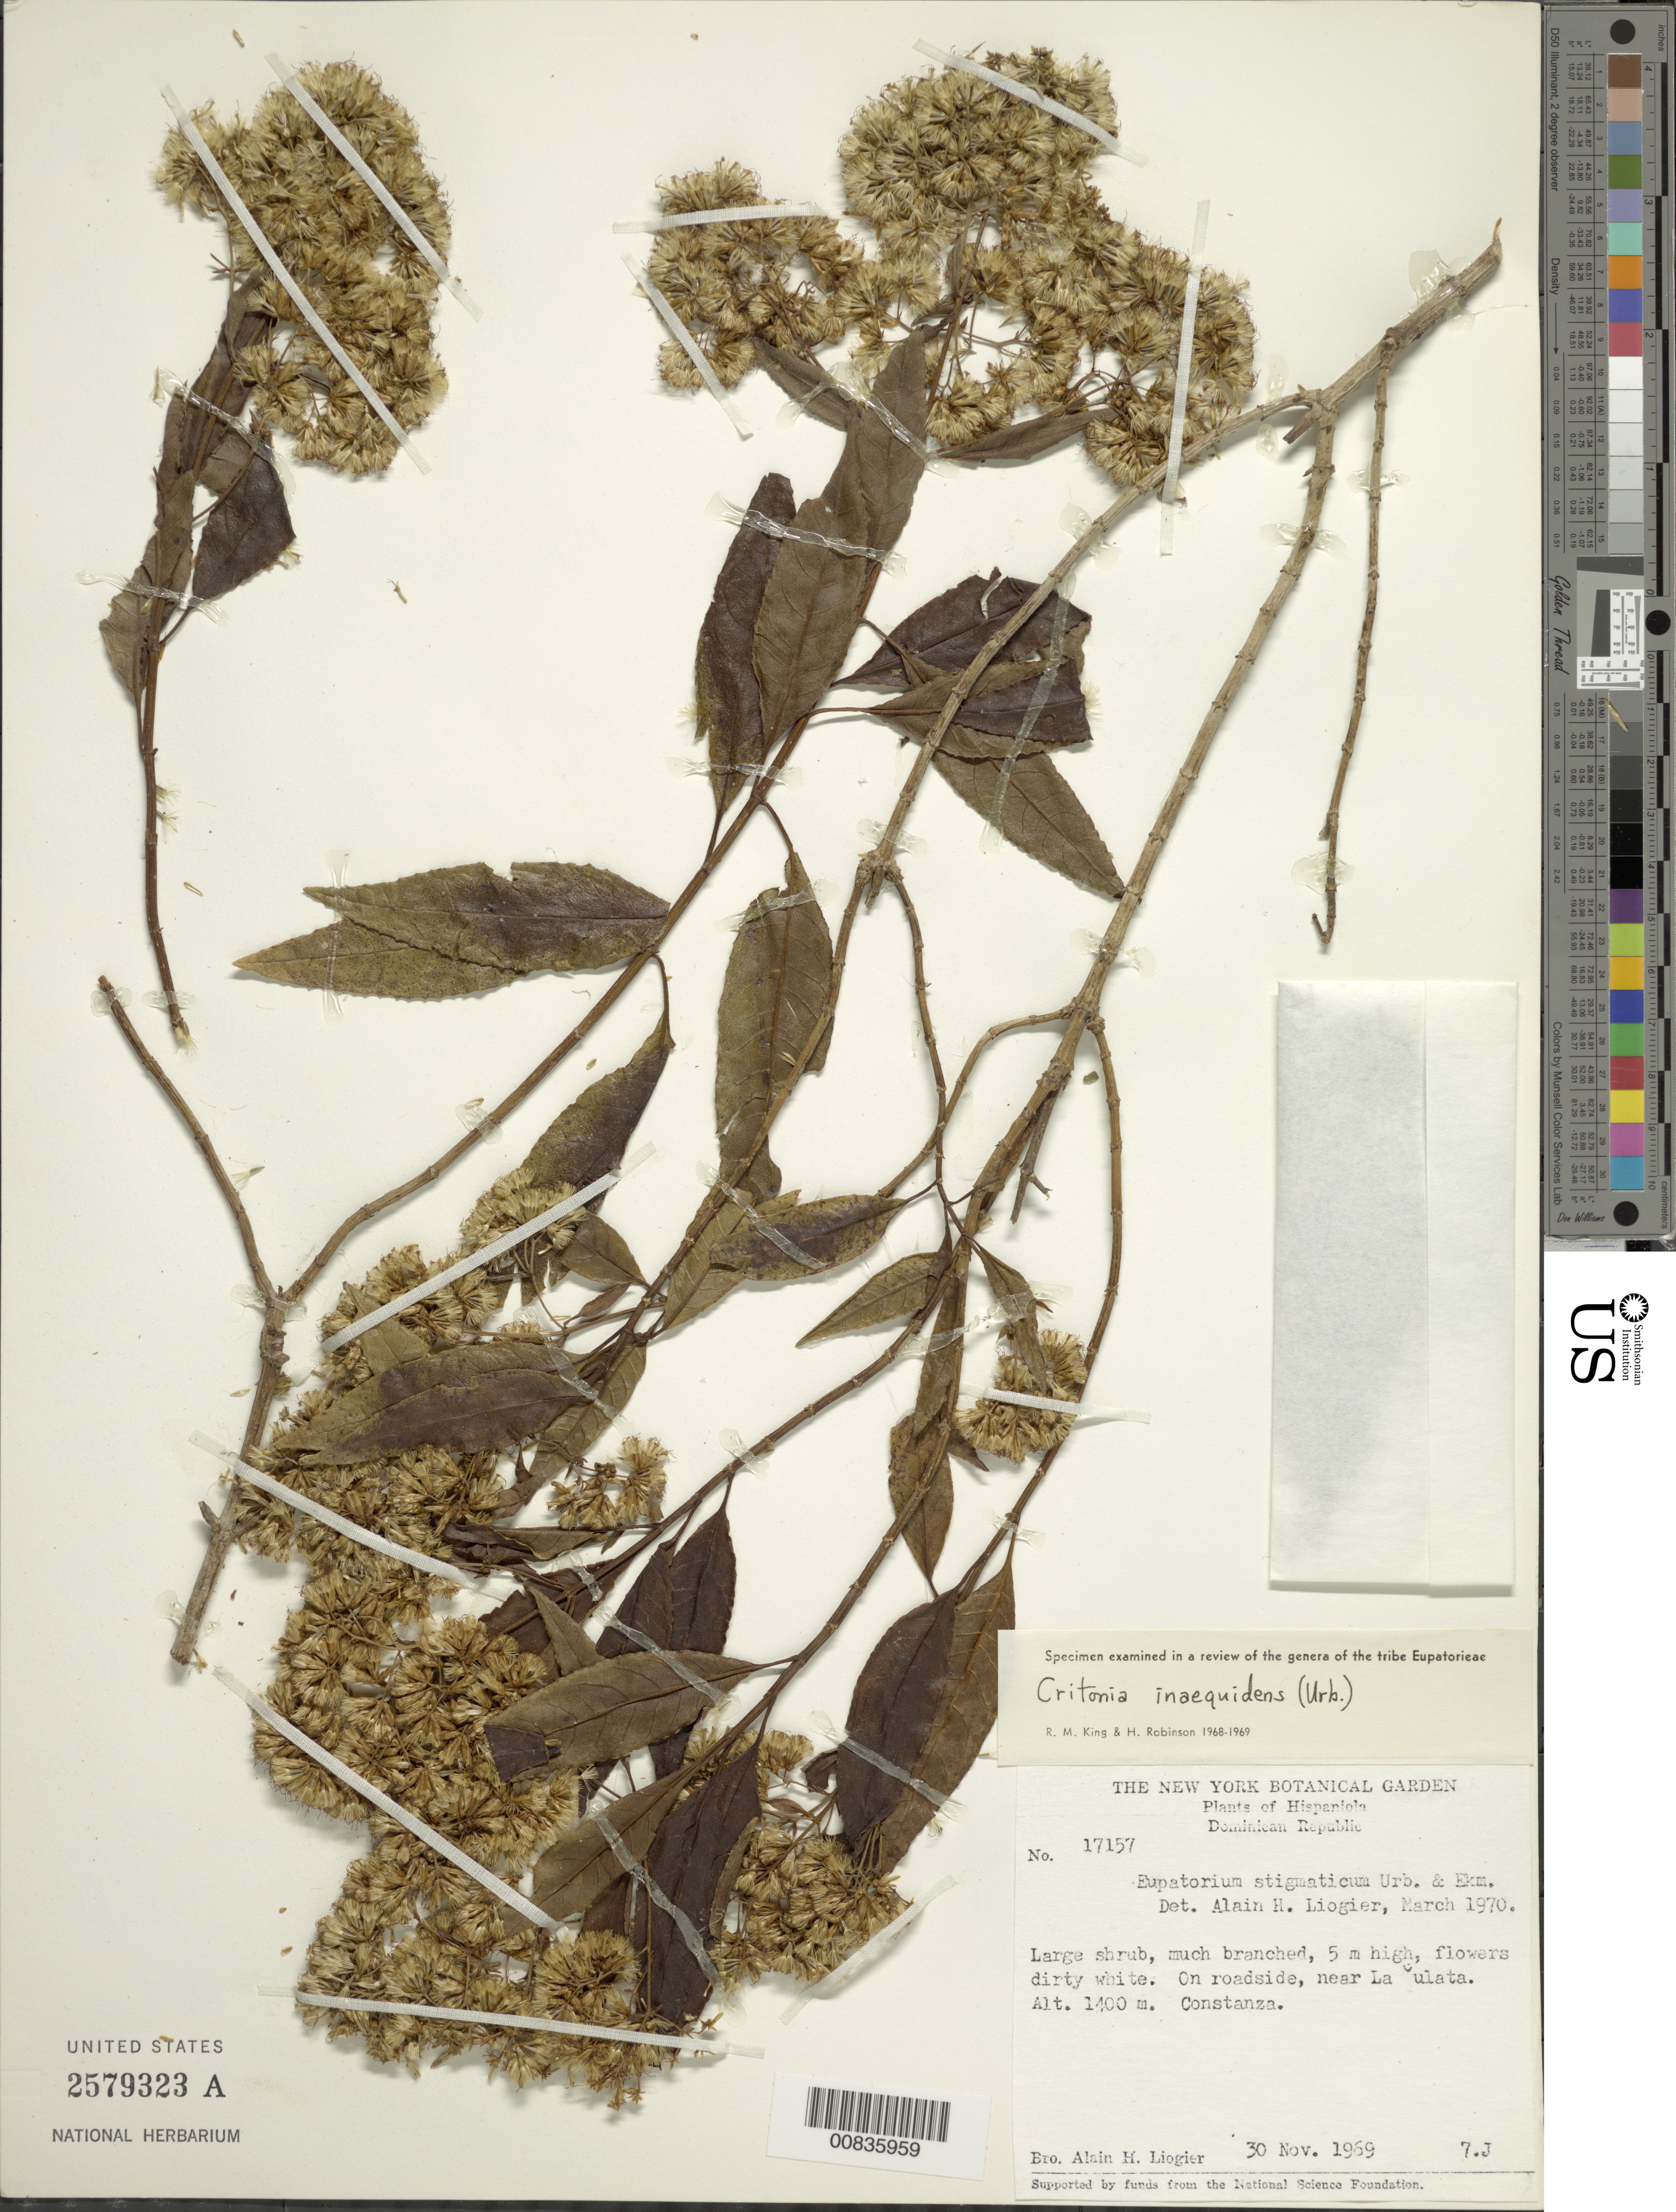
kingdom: Plantae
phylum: Tracheophyta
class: Magnoliopsida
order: Asterales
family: Asteraceae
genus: Critonia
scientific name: Critonia inaequidens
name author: (Urb.) R.M. King & H. Rob.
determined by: King, Robert M.; Robinson, H. E.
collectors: A. H. Liogier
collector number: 17157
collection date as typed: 30 Nov 1969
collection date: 1969-11-30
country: Dominican Republic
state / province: La Vega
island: Hispaniola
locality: Near La Culata, Constanza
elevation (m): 1400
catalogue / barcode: US 2579323